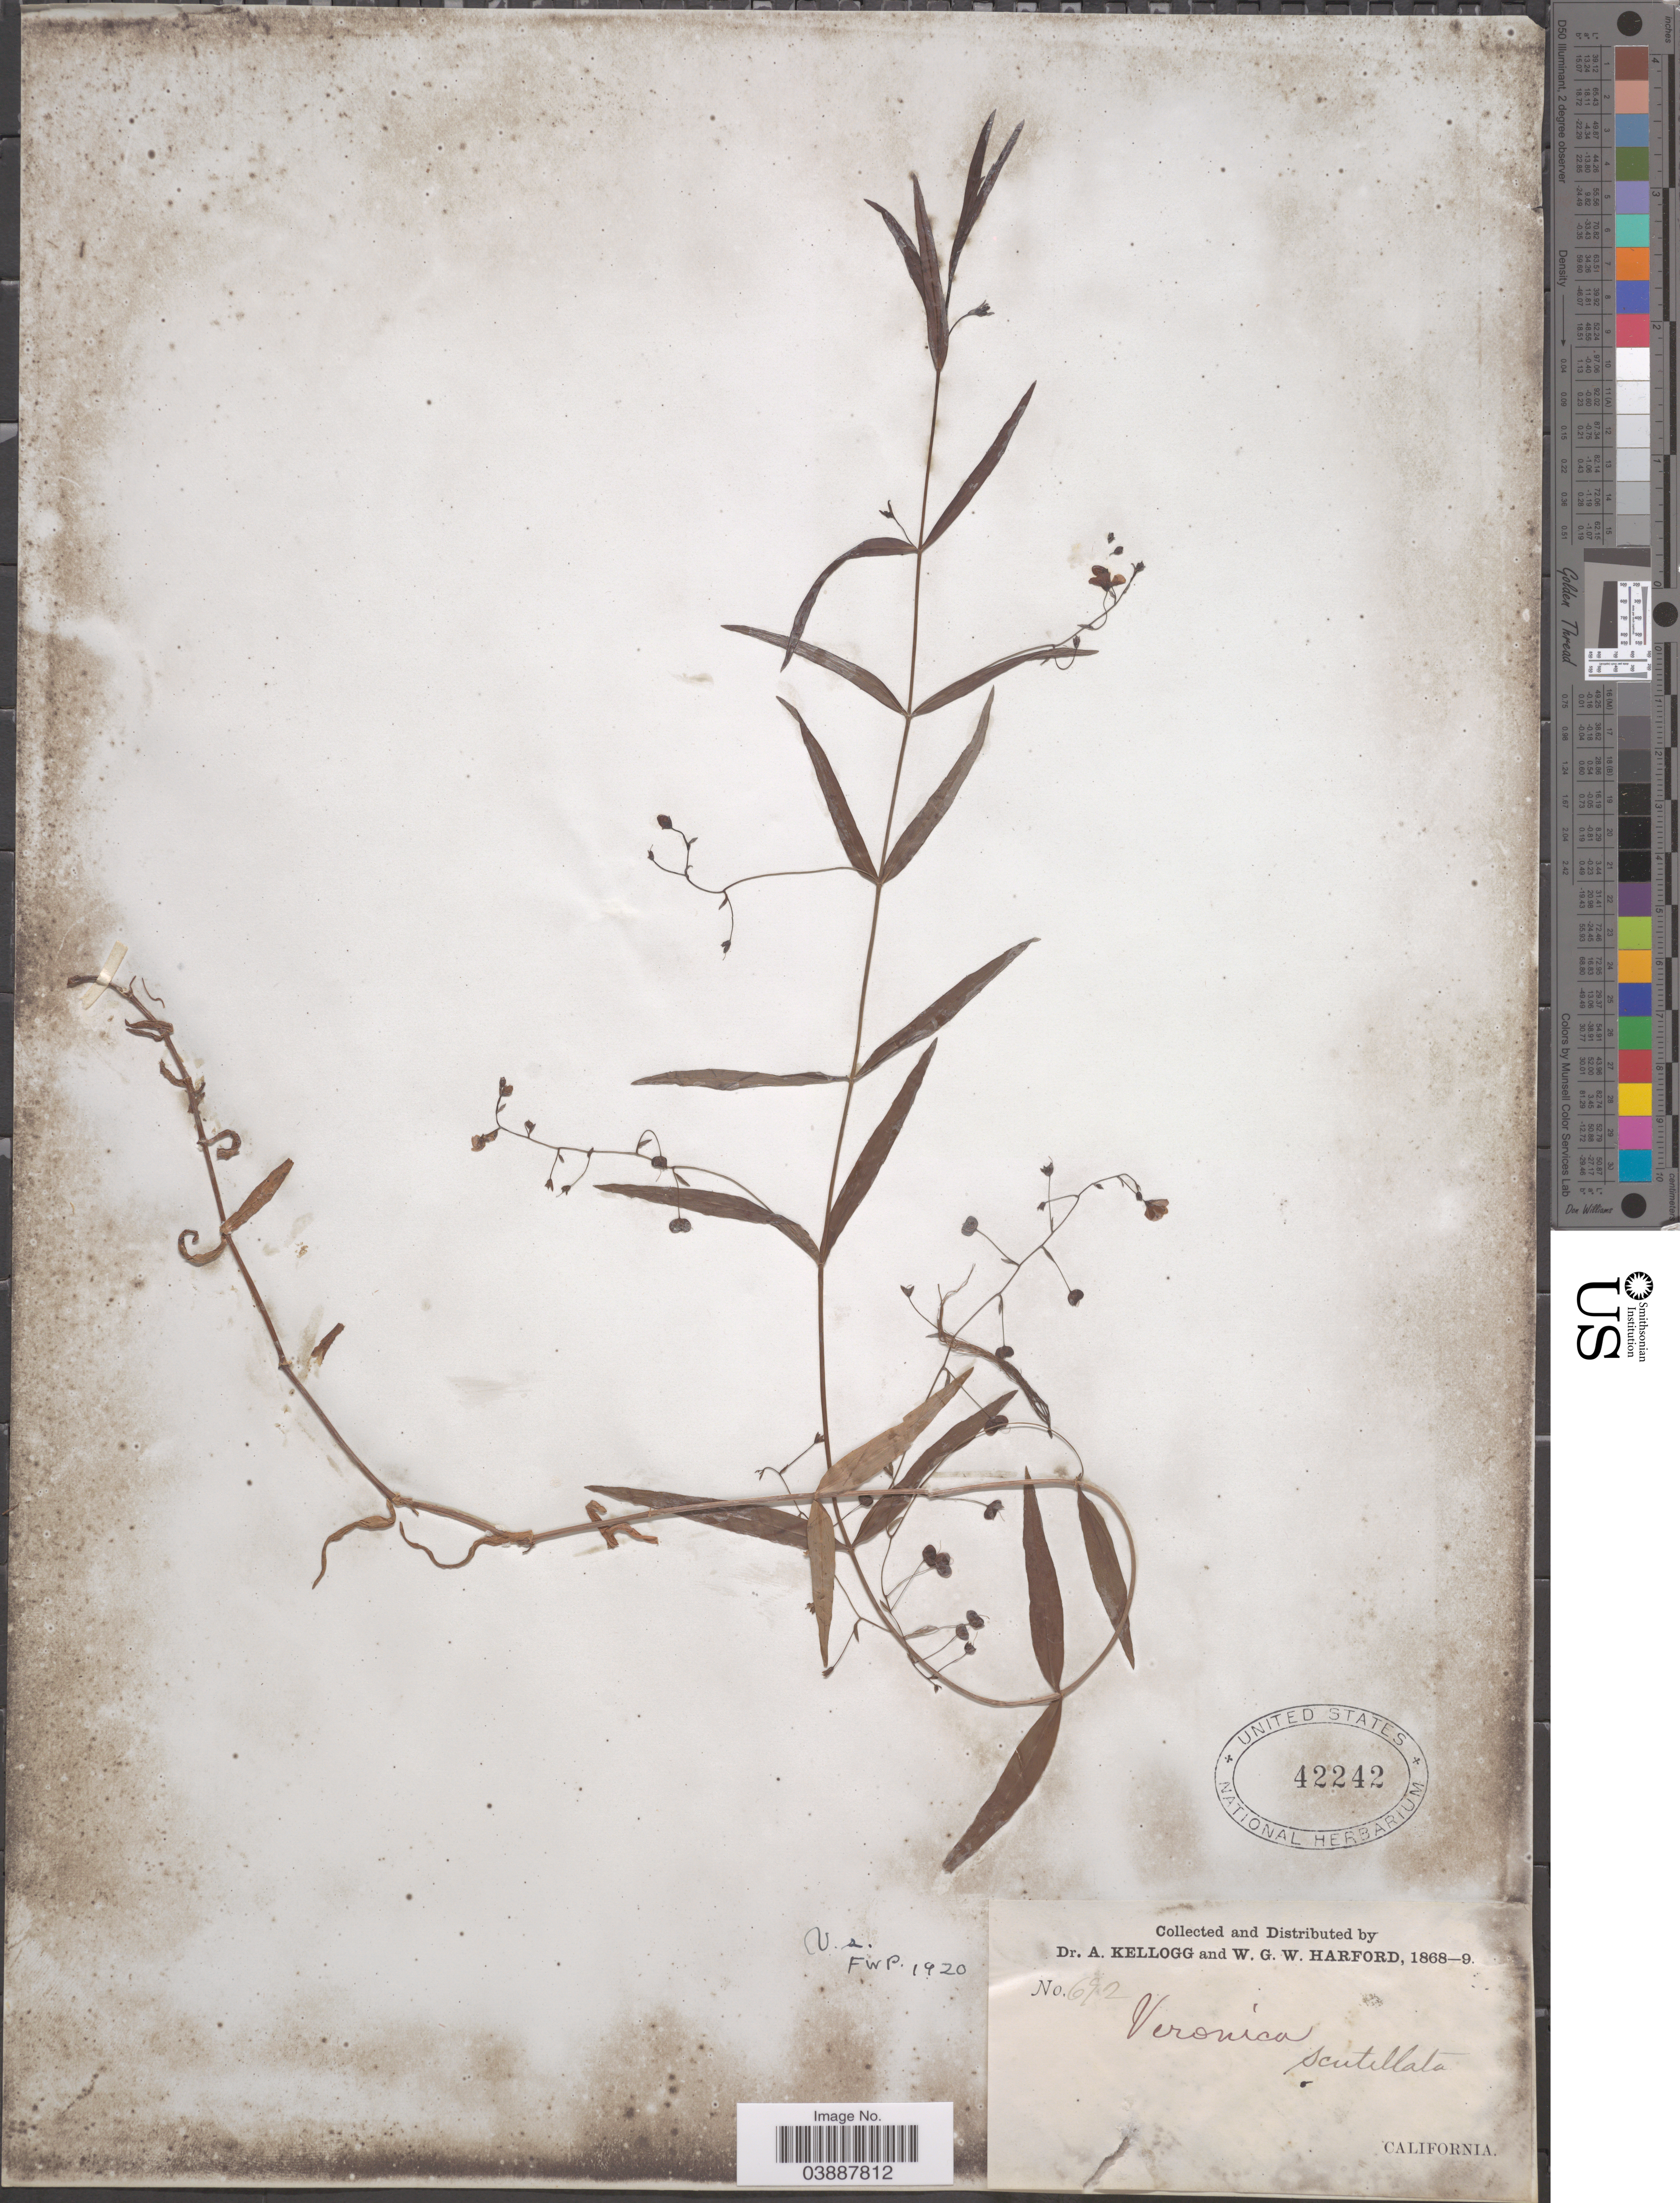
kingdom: Plantae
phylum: Tracheophyta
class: Magnoliopsida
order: Lamiales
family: Plantaginaceae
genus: Veronica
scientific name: Veronica scutellata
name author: L.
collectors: A. Kellogg & W. G. W. Harford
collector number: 692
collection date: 1868/1869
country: United States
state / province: California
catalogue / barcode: US 42242